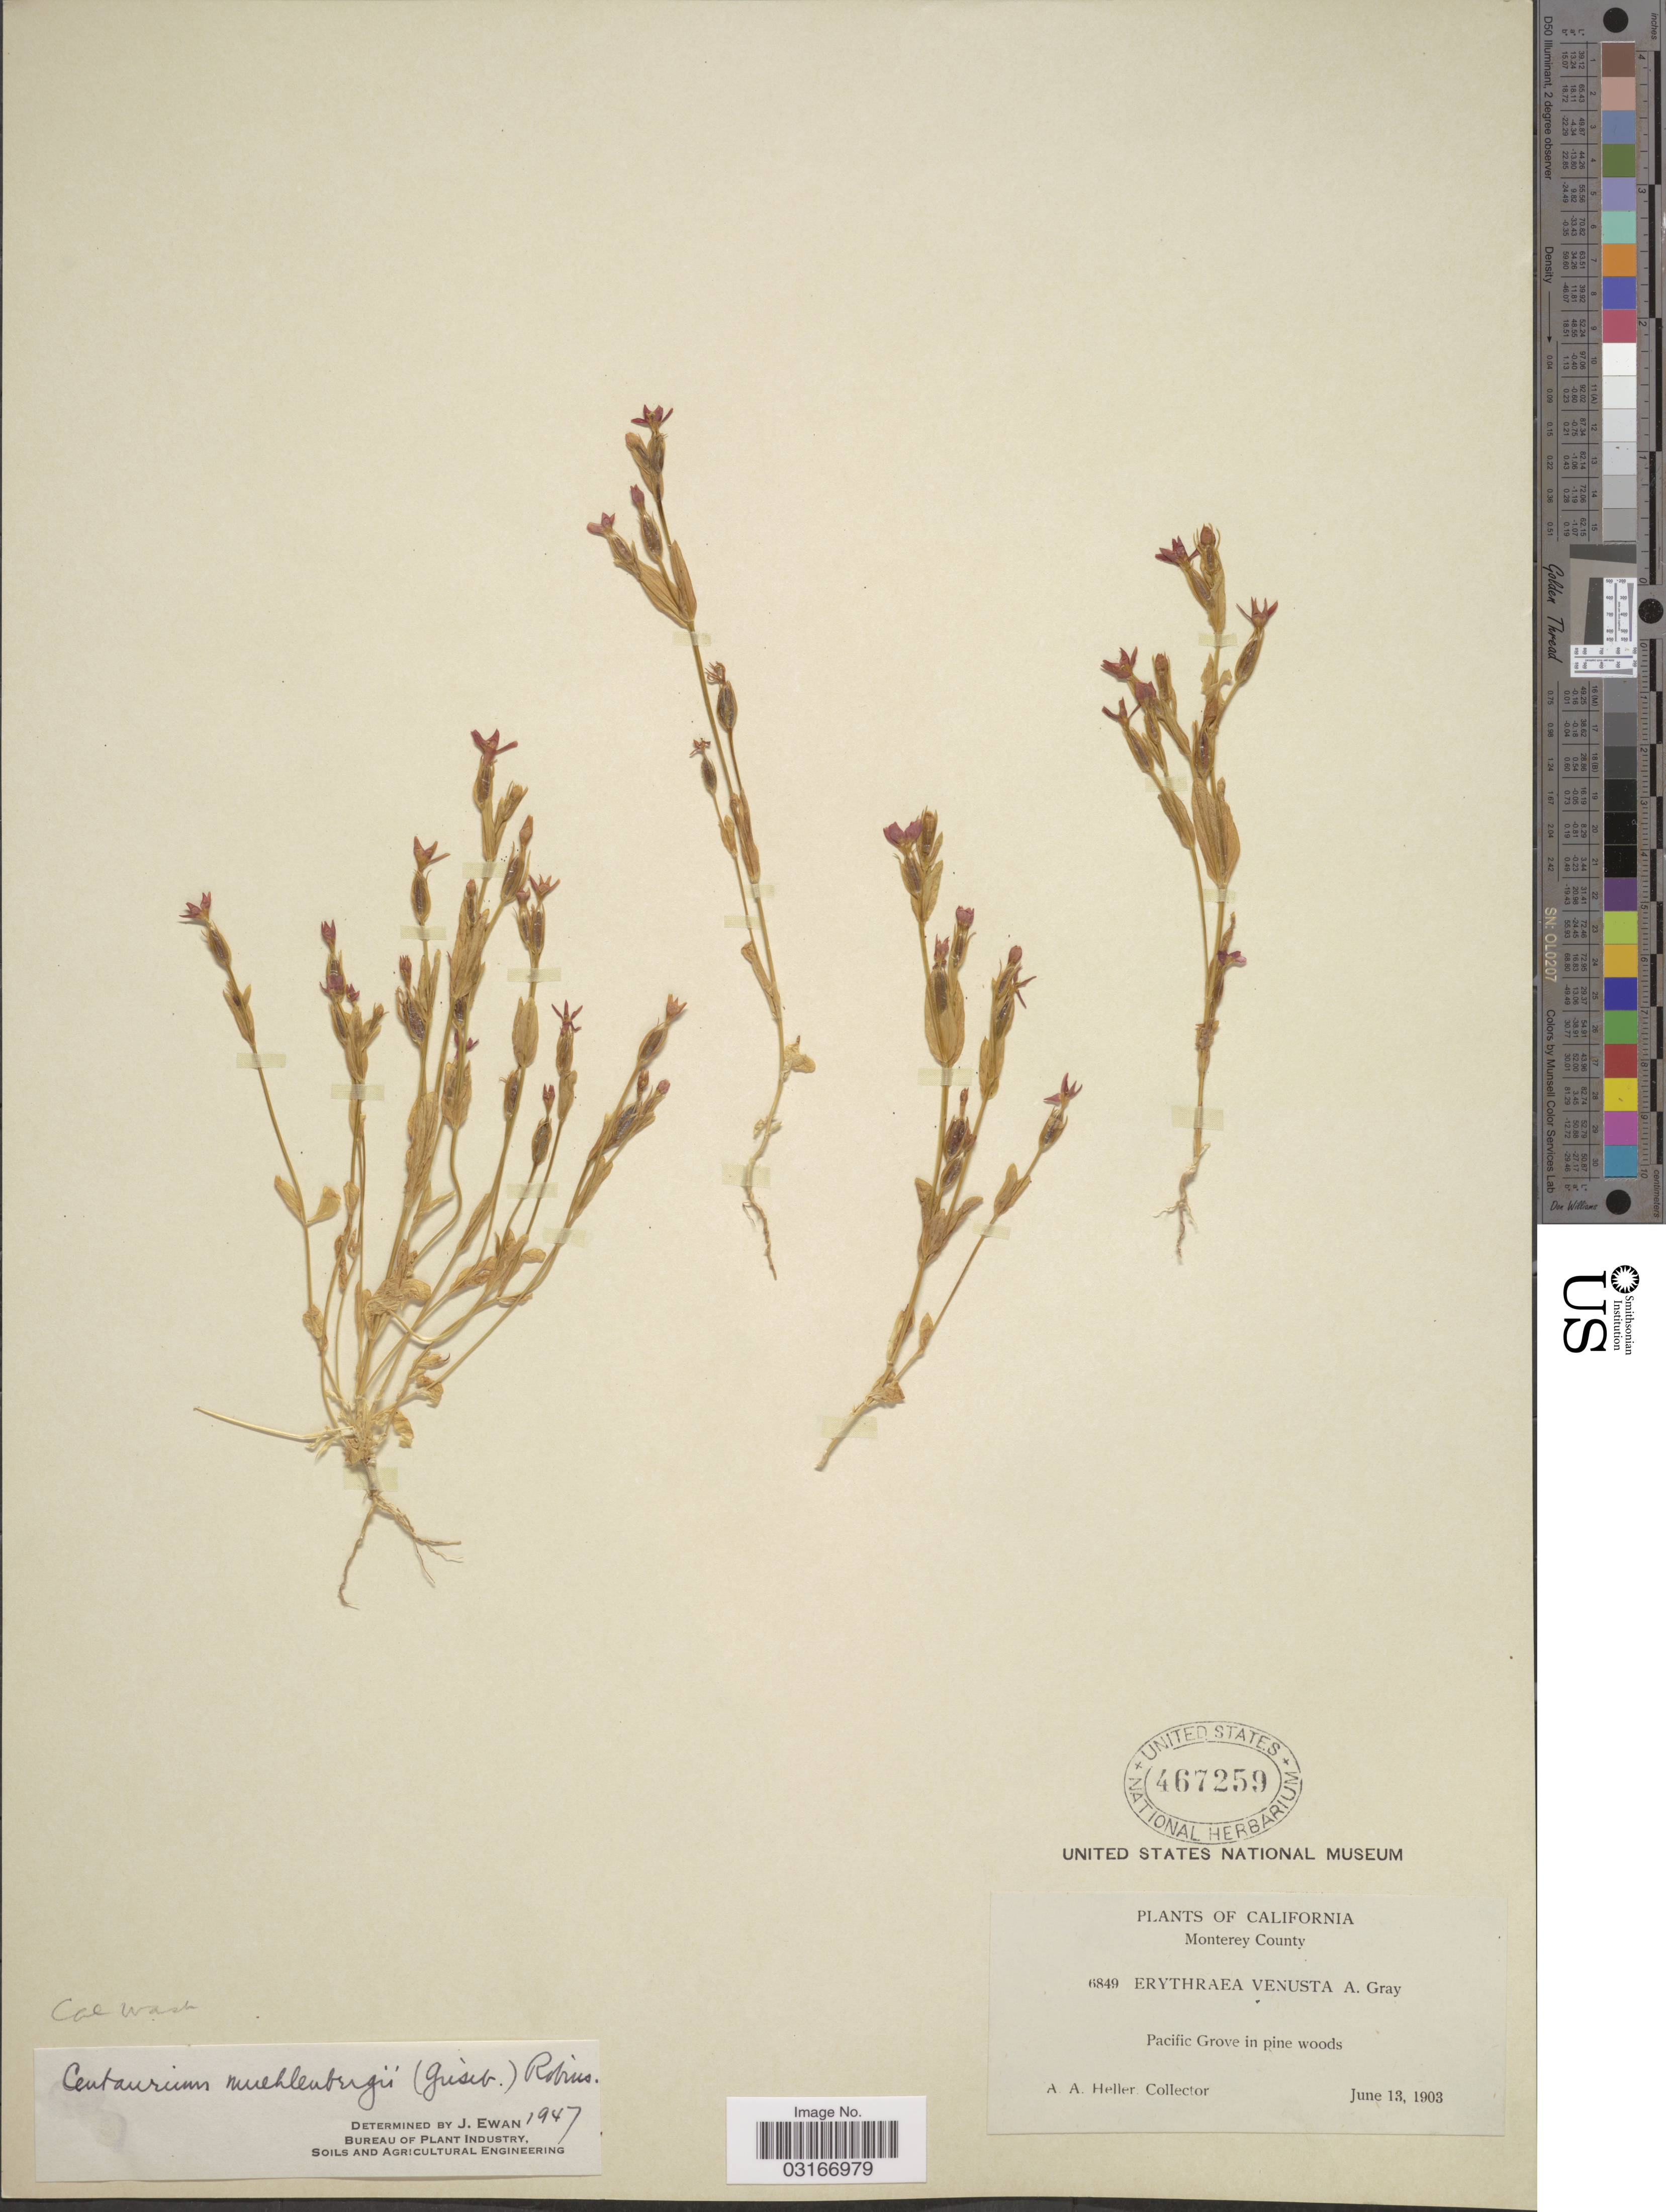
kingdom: Plantae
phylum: Tracheophyta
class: Magnoliopsida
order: Gentianales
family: Gentianaceae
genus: Centaurium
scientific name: Centaurium muehlenbergii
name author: (Griseb.) W. Wight ex Piper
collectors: A. A. Heller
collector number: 6849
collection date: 1903-06-13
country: United States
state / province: California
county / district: Monterey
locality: Monterey County, Pacific Grove in pine woods.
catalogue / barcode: US 467259